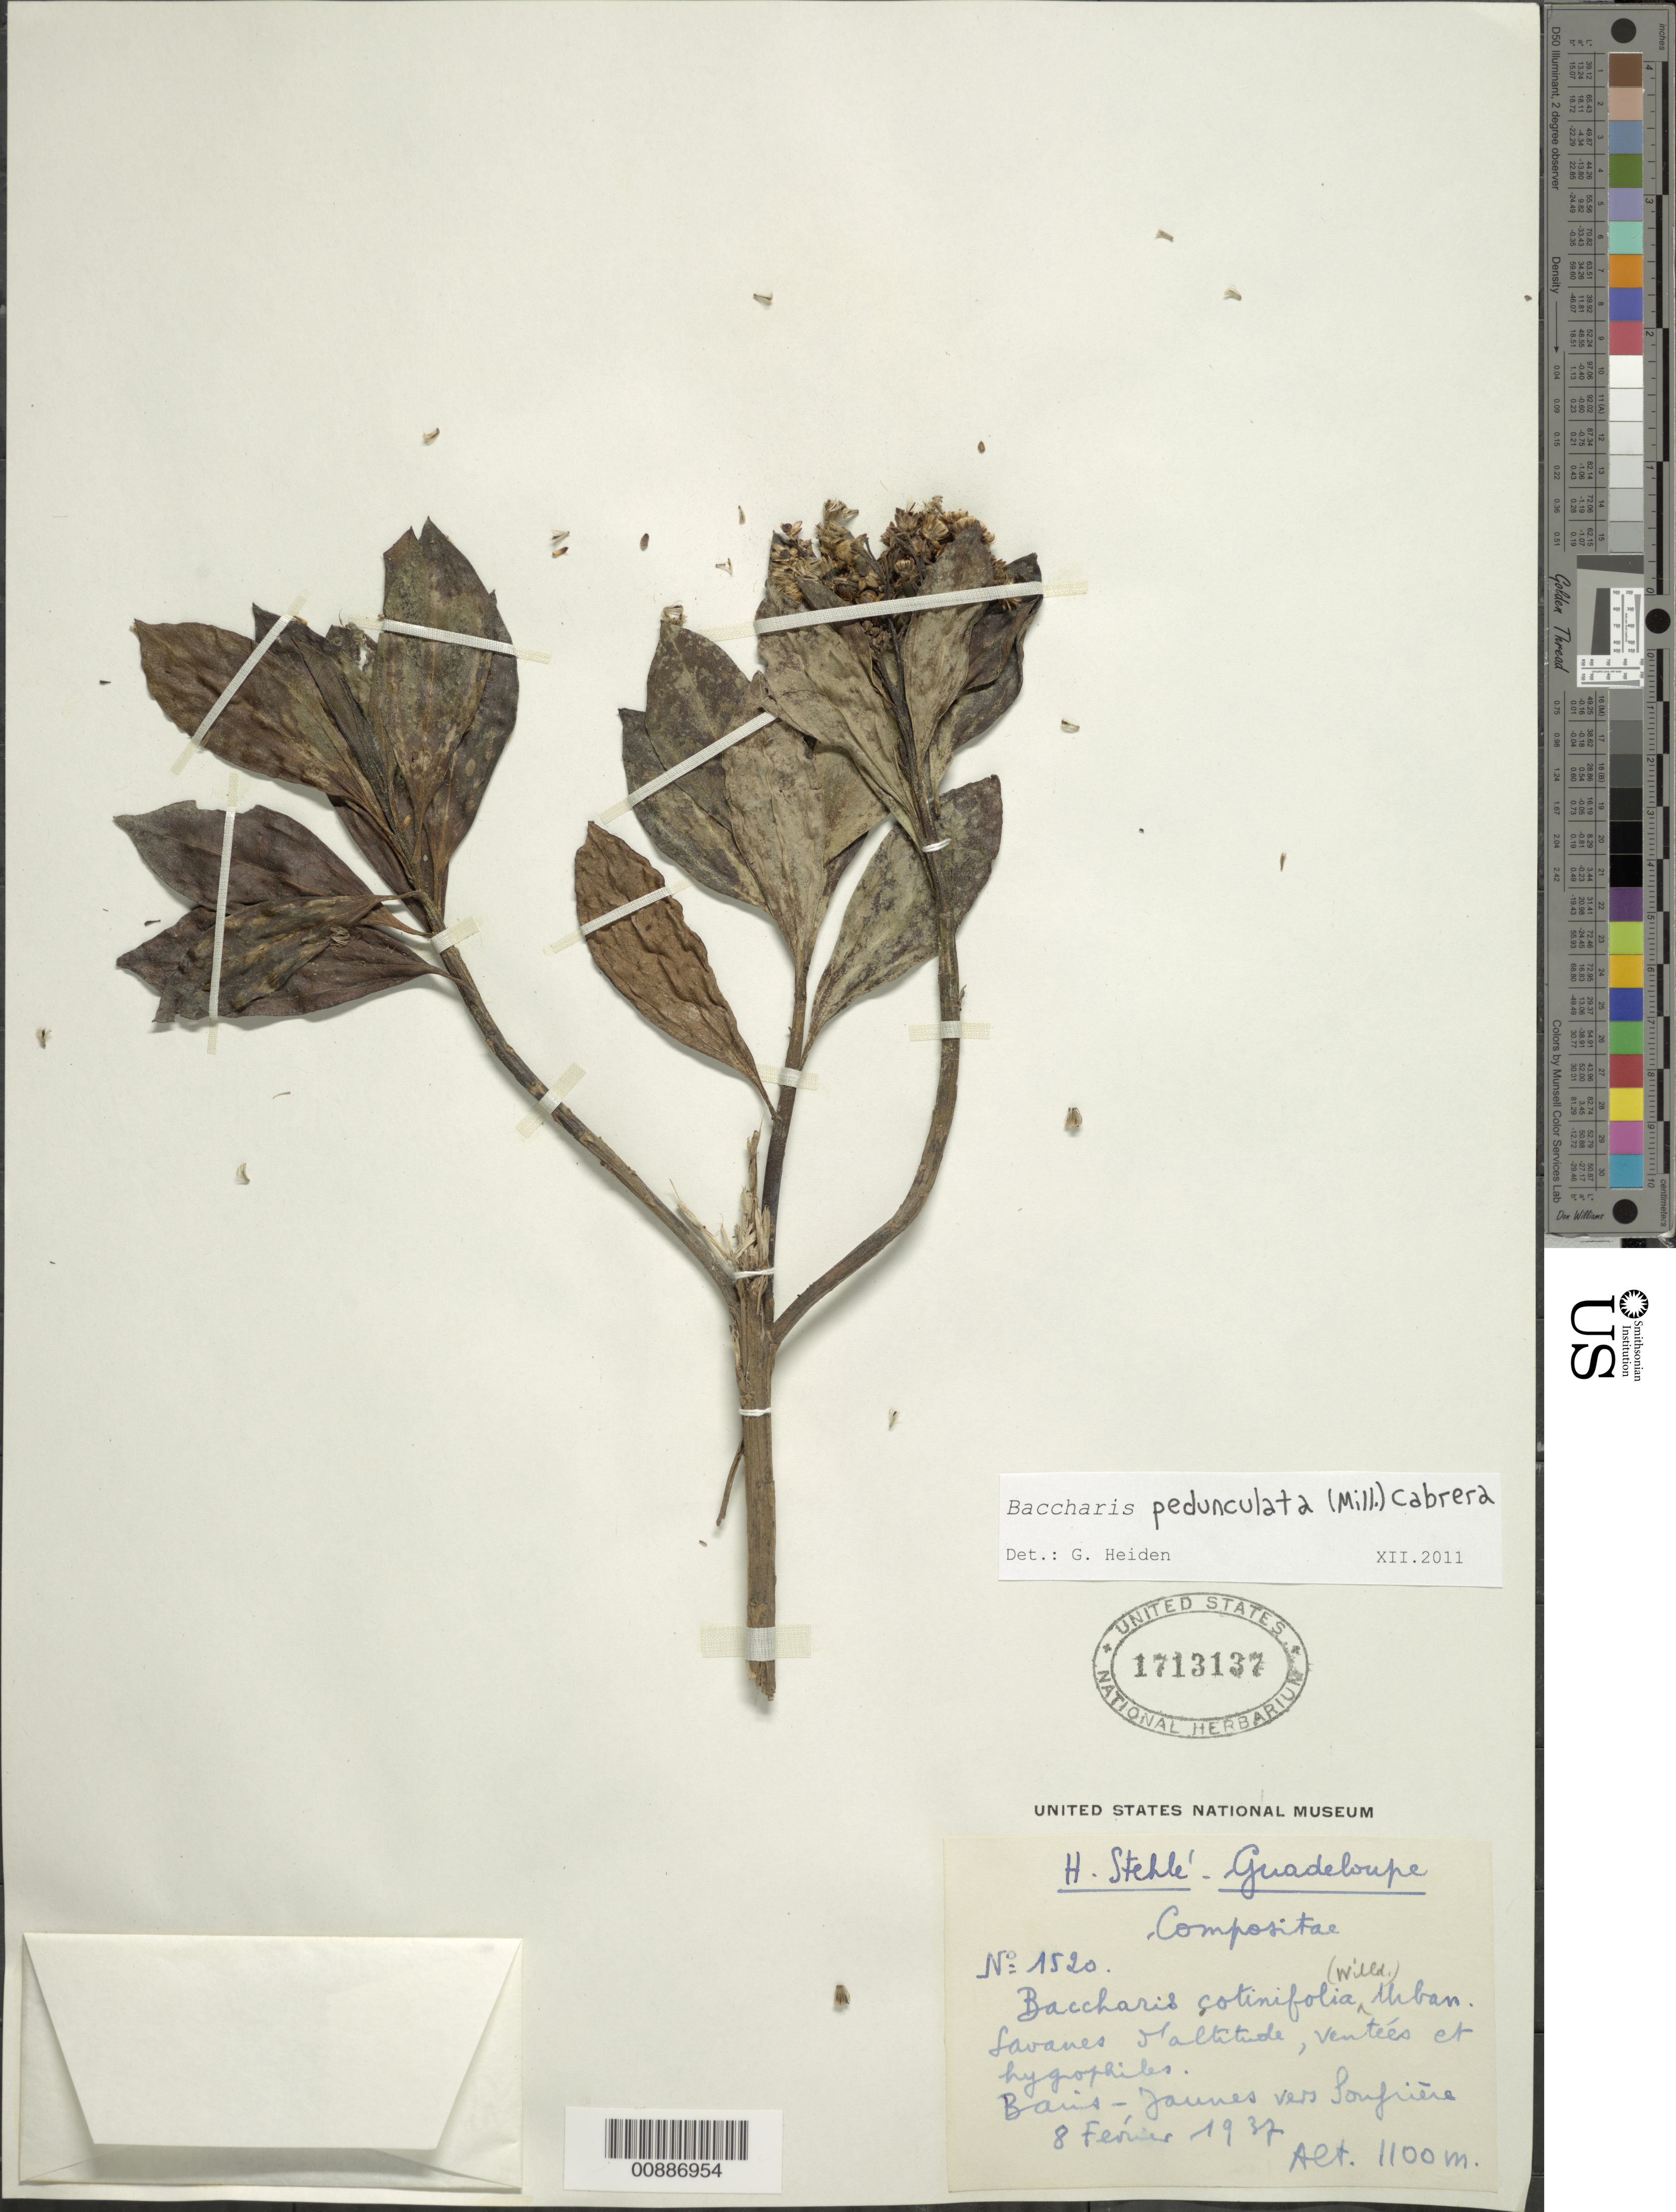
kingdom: Plantae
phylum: Tracheophyta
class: Magnoliopsida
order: Asterales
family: Asteraceae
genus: Baccharis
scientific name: Baccharis pedunculata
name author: (Mill.) Cabrera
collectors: H. Stehlé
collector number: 1520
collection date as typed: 08 Feb 1937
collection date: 1937-02-08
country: Guadeloupe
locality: Bains-Jaunes vers Soufrière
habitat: Savanes d'altitude, ventées et hygrophiles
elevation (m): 1100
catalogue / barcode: US 1713137